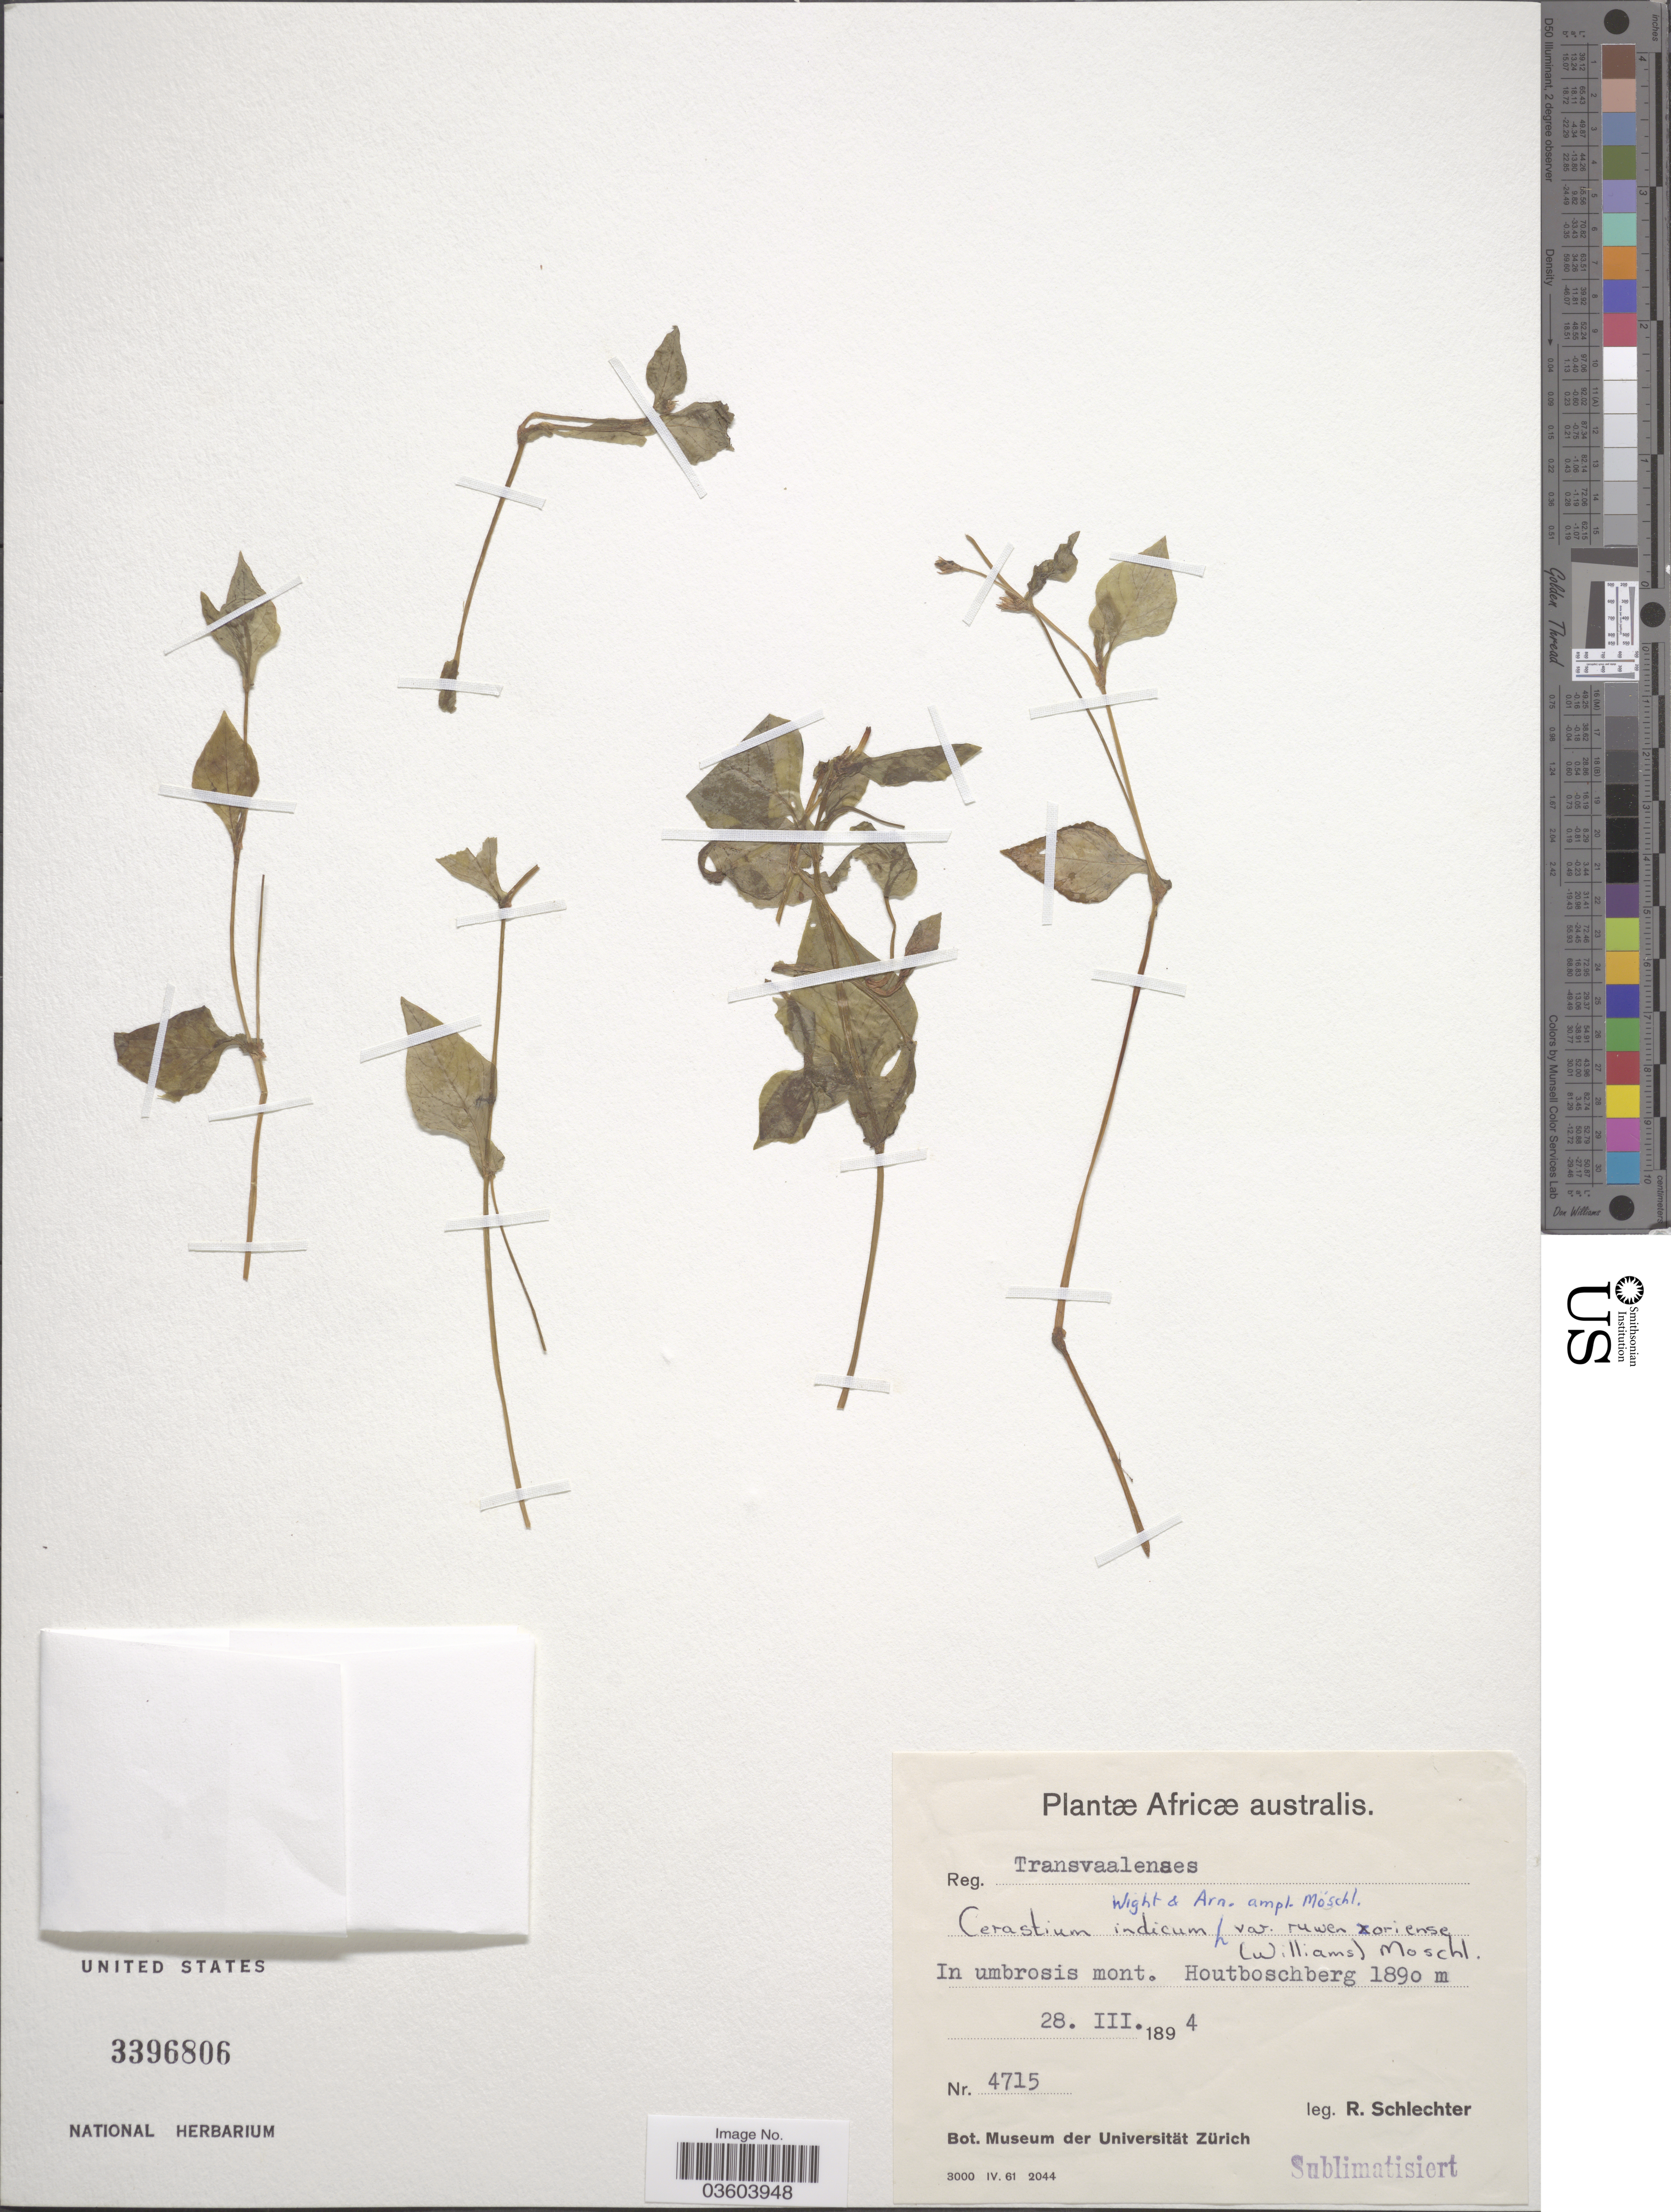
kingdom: Plantae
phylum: Tracheophyta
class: Magnoliopsida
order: Caryophyllales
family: Caryophyllaceae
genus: Cerastium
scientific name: Cerastium indicum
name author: Wight & Arn.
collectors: F. R. R. Schlechter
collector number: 4715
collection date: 1894-03-28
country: South Africa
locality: Africæ australis. Houtboschberg.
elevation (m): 1890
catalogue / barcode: US 3396806